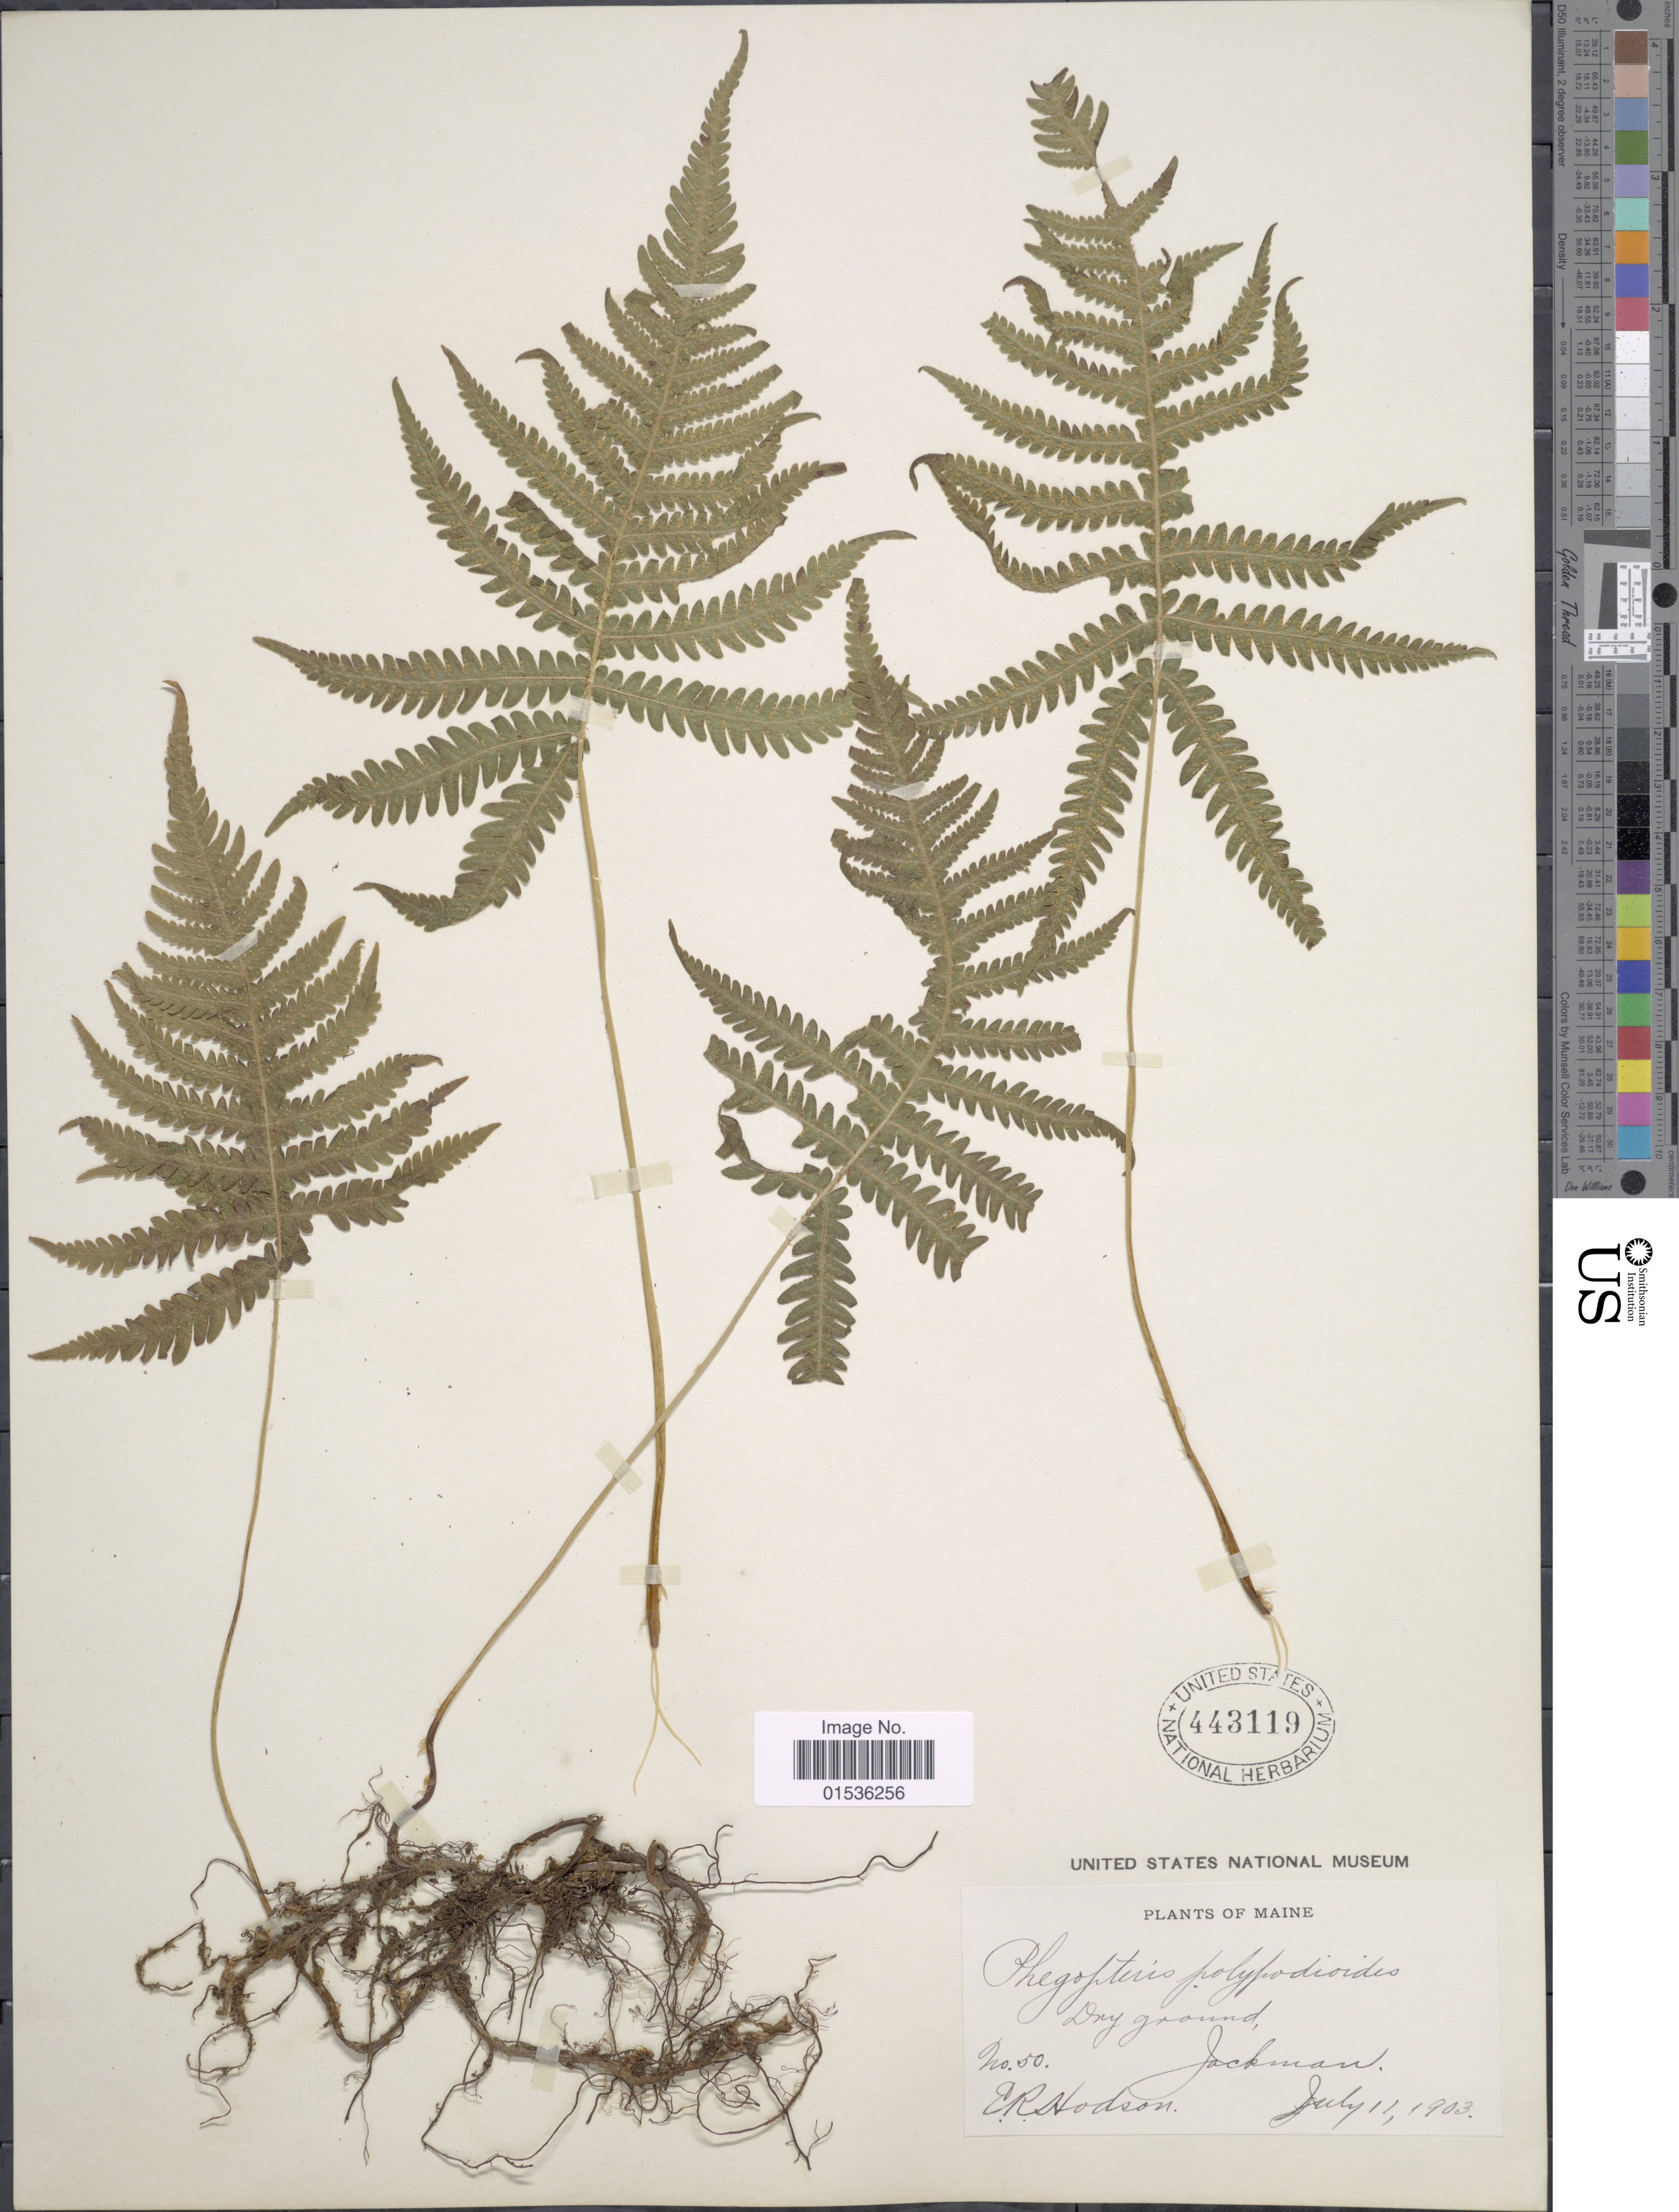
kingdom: Plantae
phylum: Tracheophyta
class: Polypodiopsida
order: Polypodiales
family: Thelypteridaceae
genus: Phegopteris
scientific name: Phegopteris connectilis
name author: (Michx.) Watt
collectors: E. Hodson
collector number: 50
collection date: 1903-07-11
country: United States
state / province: Maine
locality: Maine, Jackman.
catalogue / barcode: US 443119